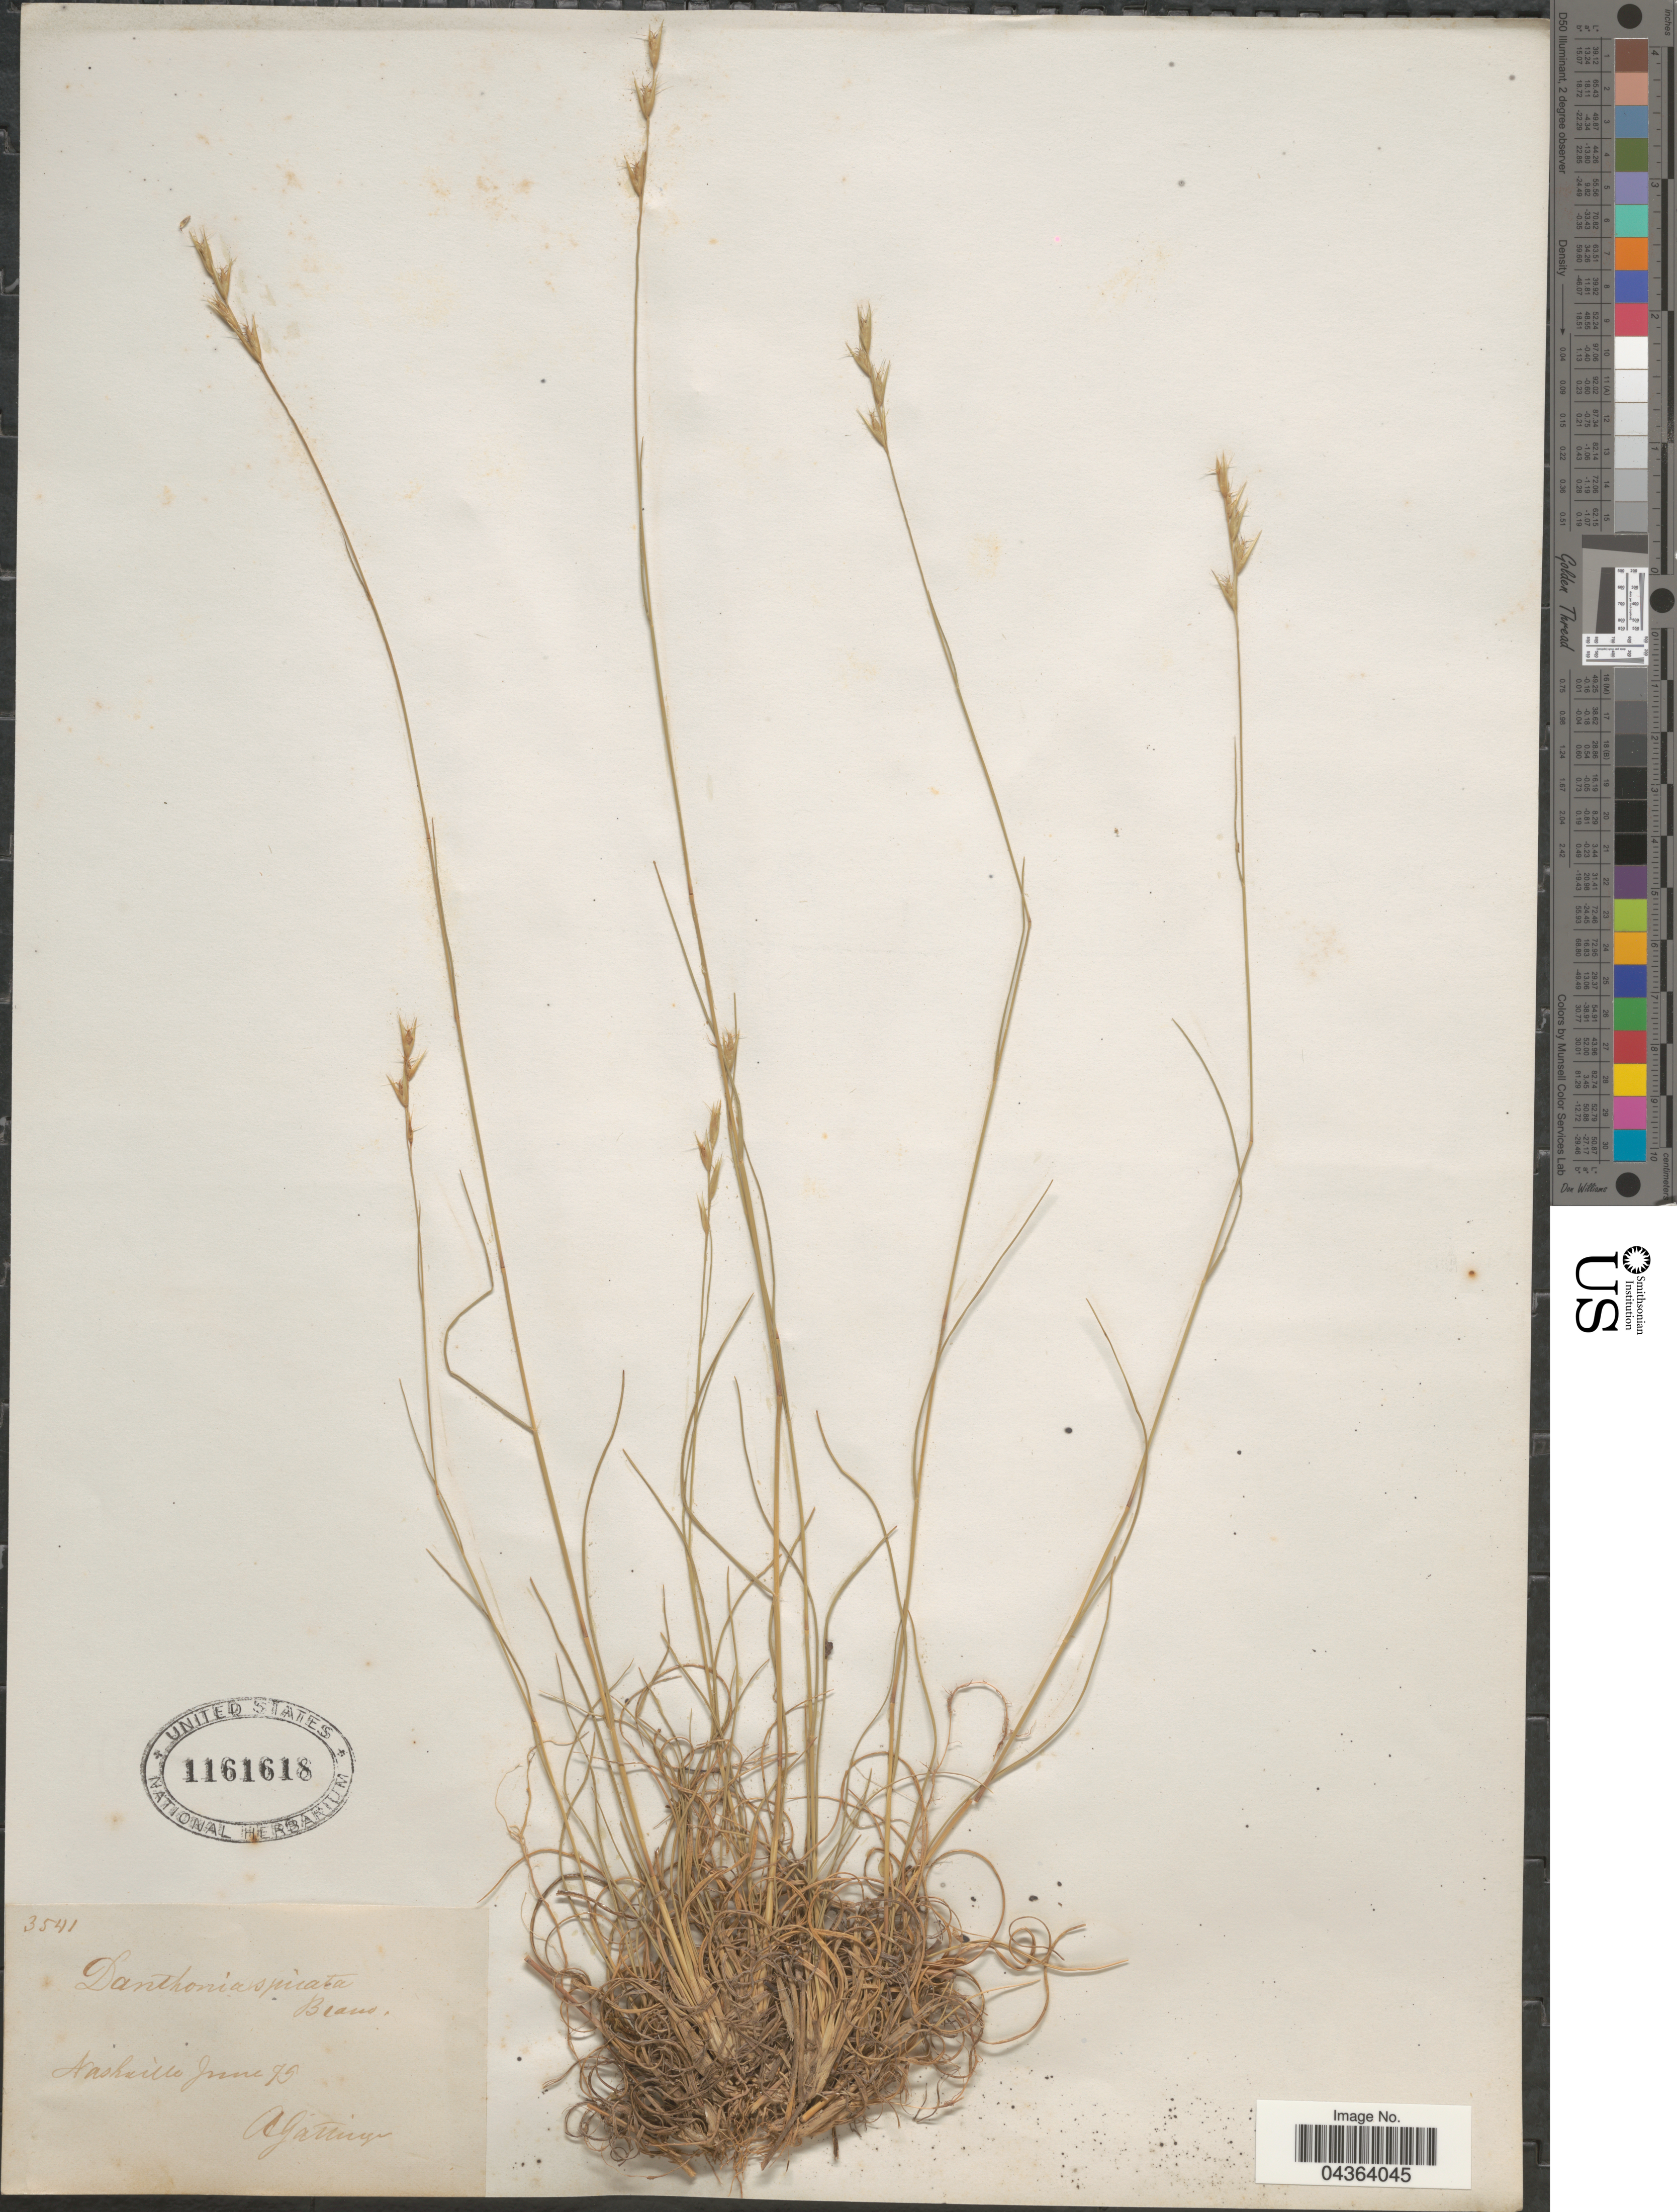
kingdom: Plantae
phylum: Tracheophyta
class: Liliopsida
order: Poales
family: Poaceae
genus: Danthonia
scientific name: Danthonia spicata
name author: (L.) P. Beauv. ex Roem. & Schult.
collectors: A. Gattinger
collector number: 3541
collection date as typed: Transcribed d/m/y: /6/75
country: United States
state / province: Tennessee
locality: Nashville.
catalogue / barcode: US 1161618